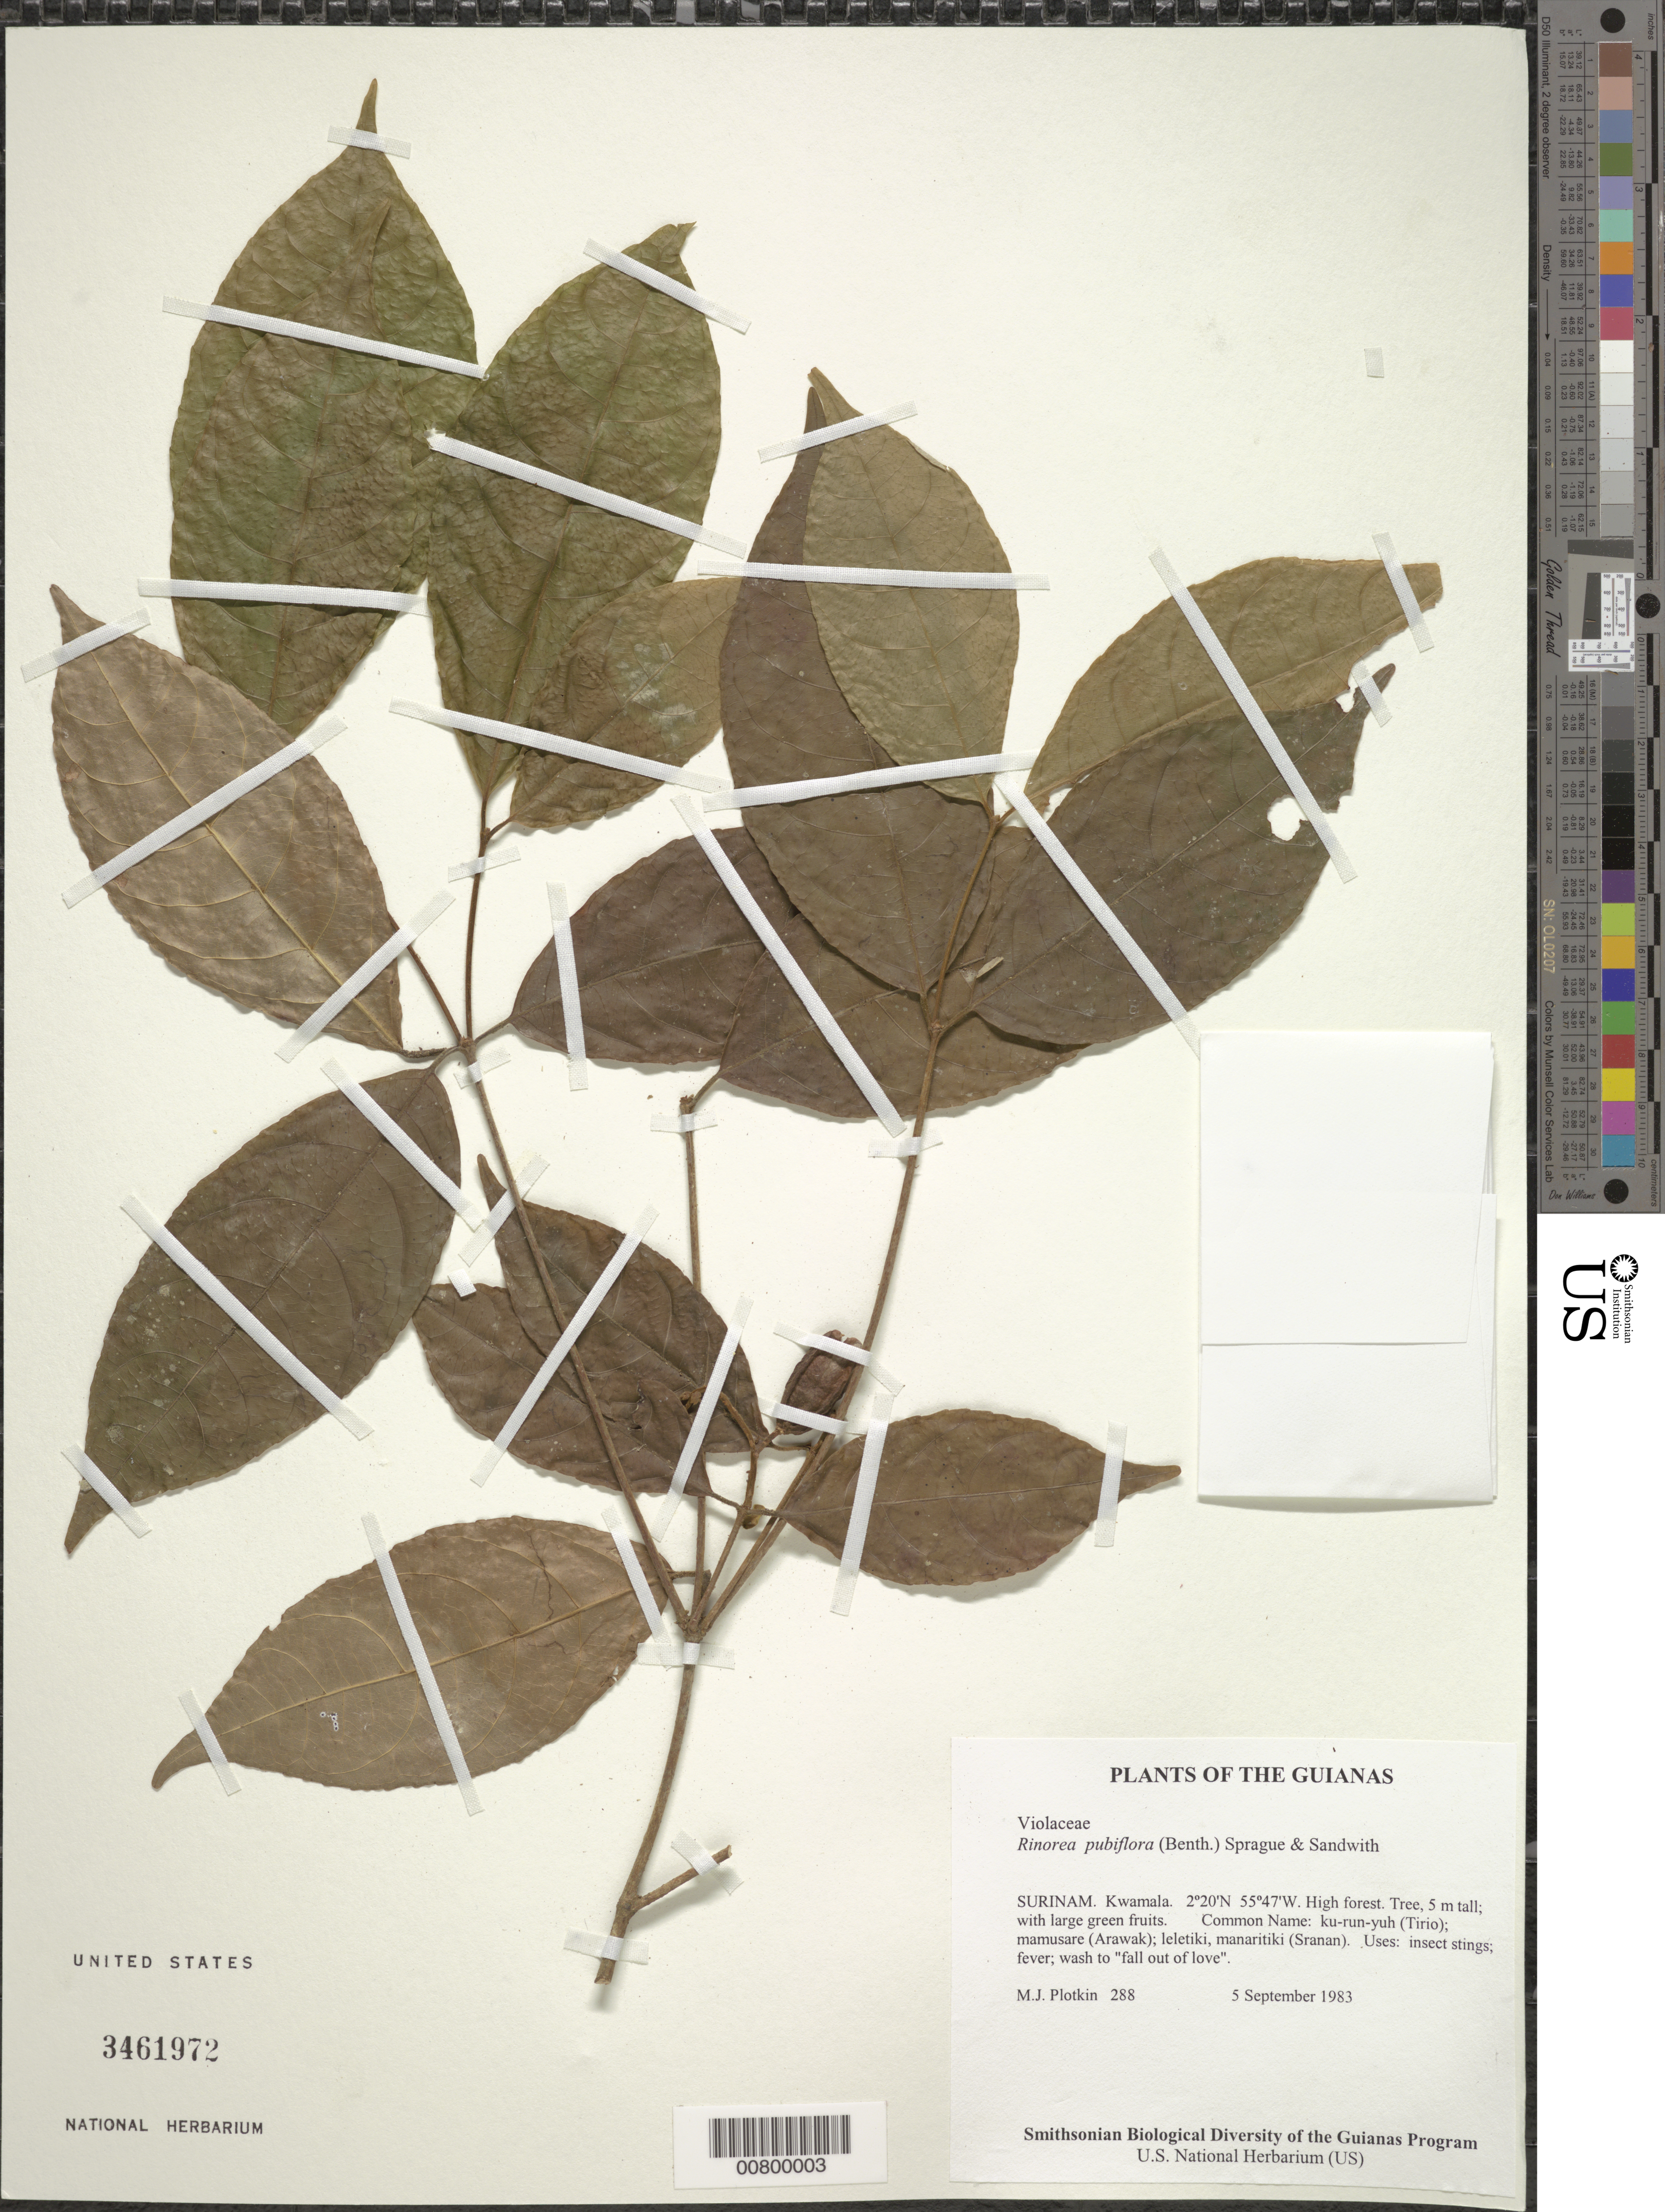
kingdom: Plantae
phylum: Tracheophyta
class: Magnoliopsida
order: Malpighiales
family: Violaceae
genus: Rinorea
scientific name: Rinorea pubiflora var. pubiflora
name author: (Benth.) Sprague & Sandwith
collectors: M. Plotkin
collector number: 288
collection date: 1983-09-05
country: Suriname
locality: The Guianas, Surinam, Kwamala.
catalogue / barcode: US 3461972